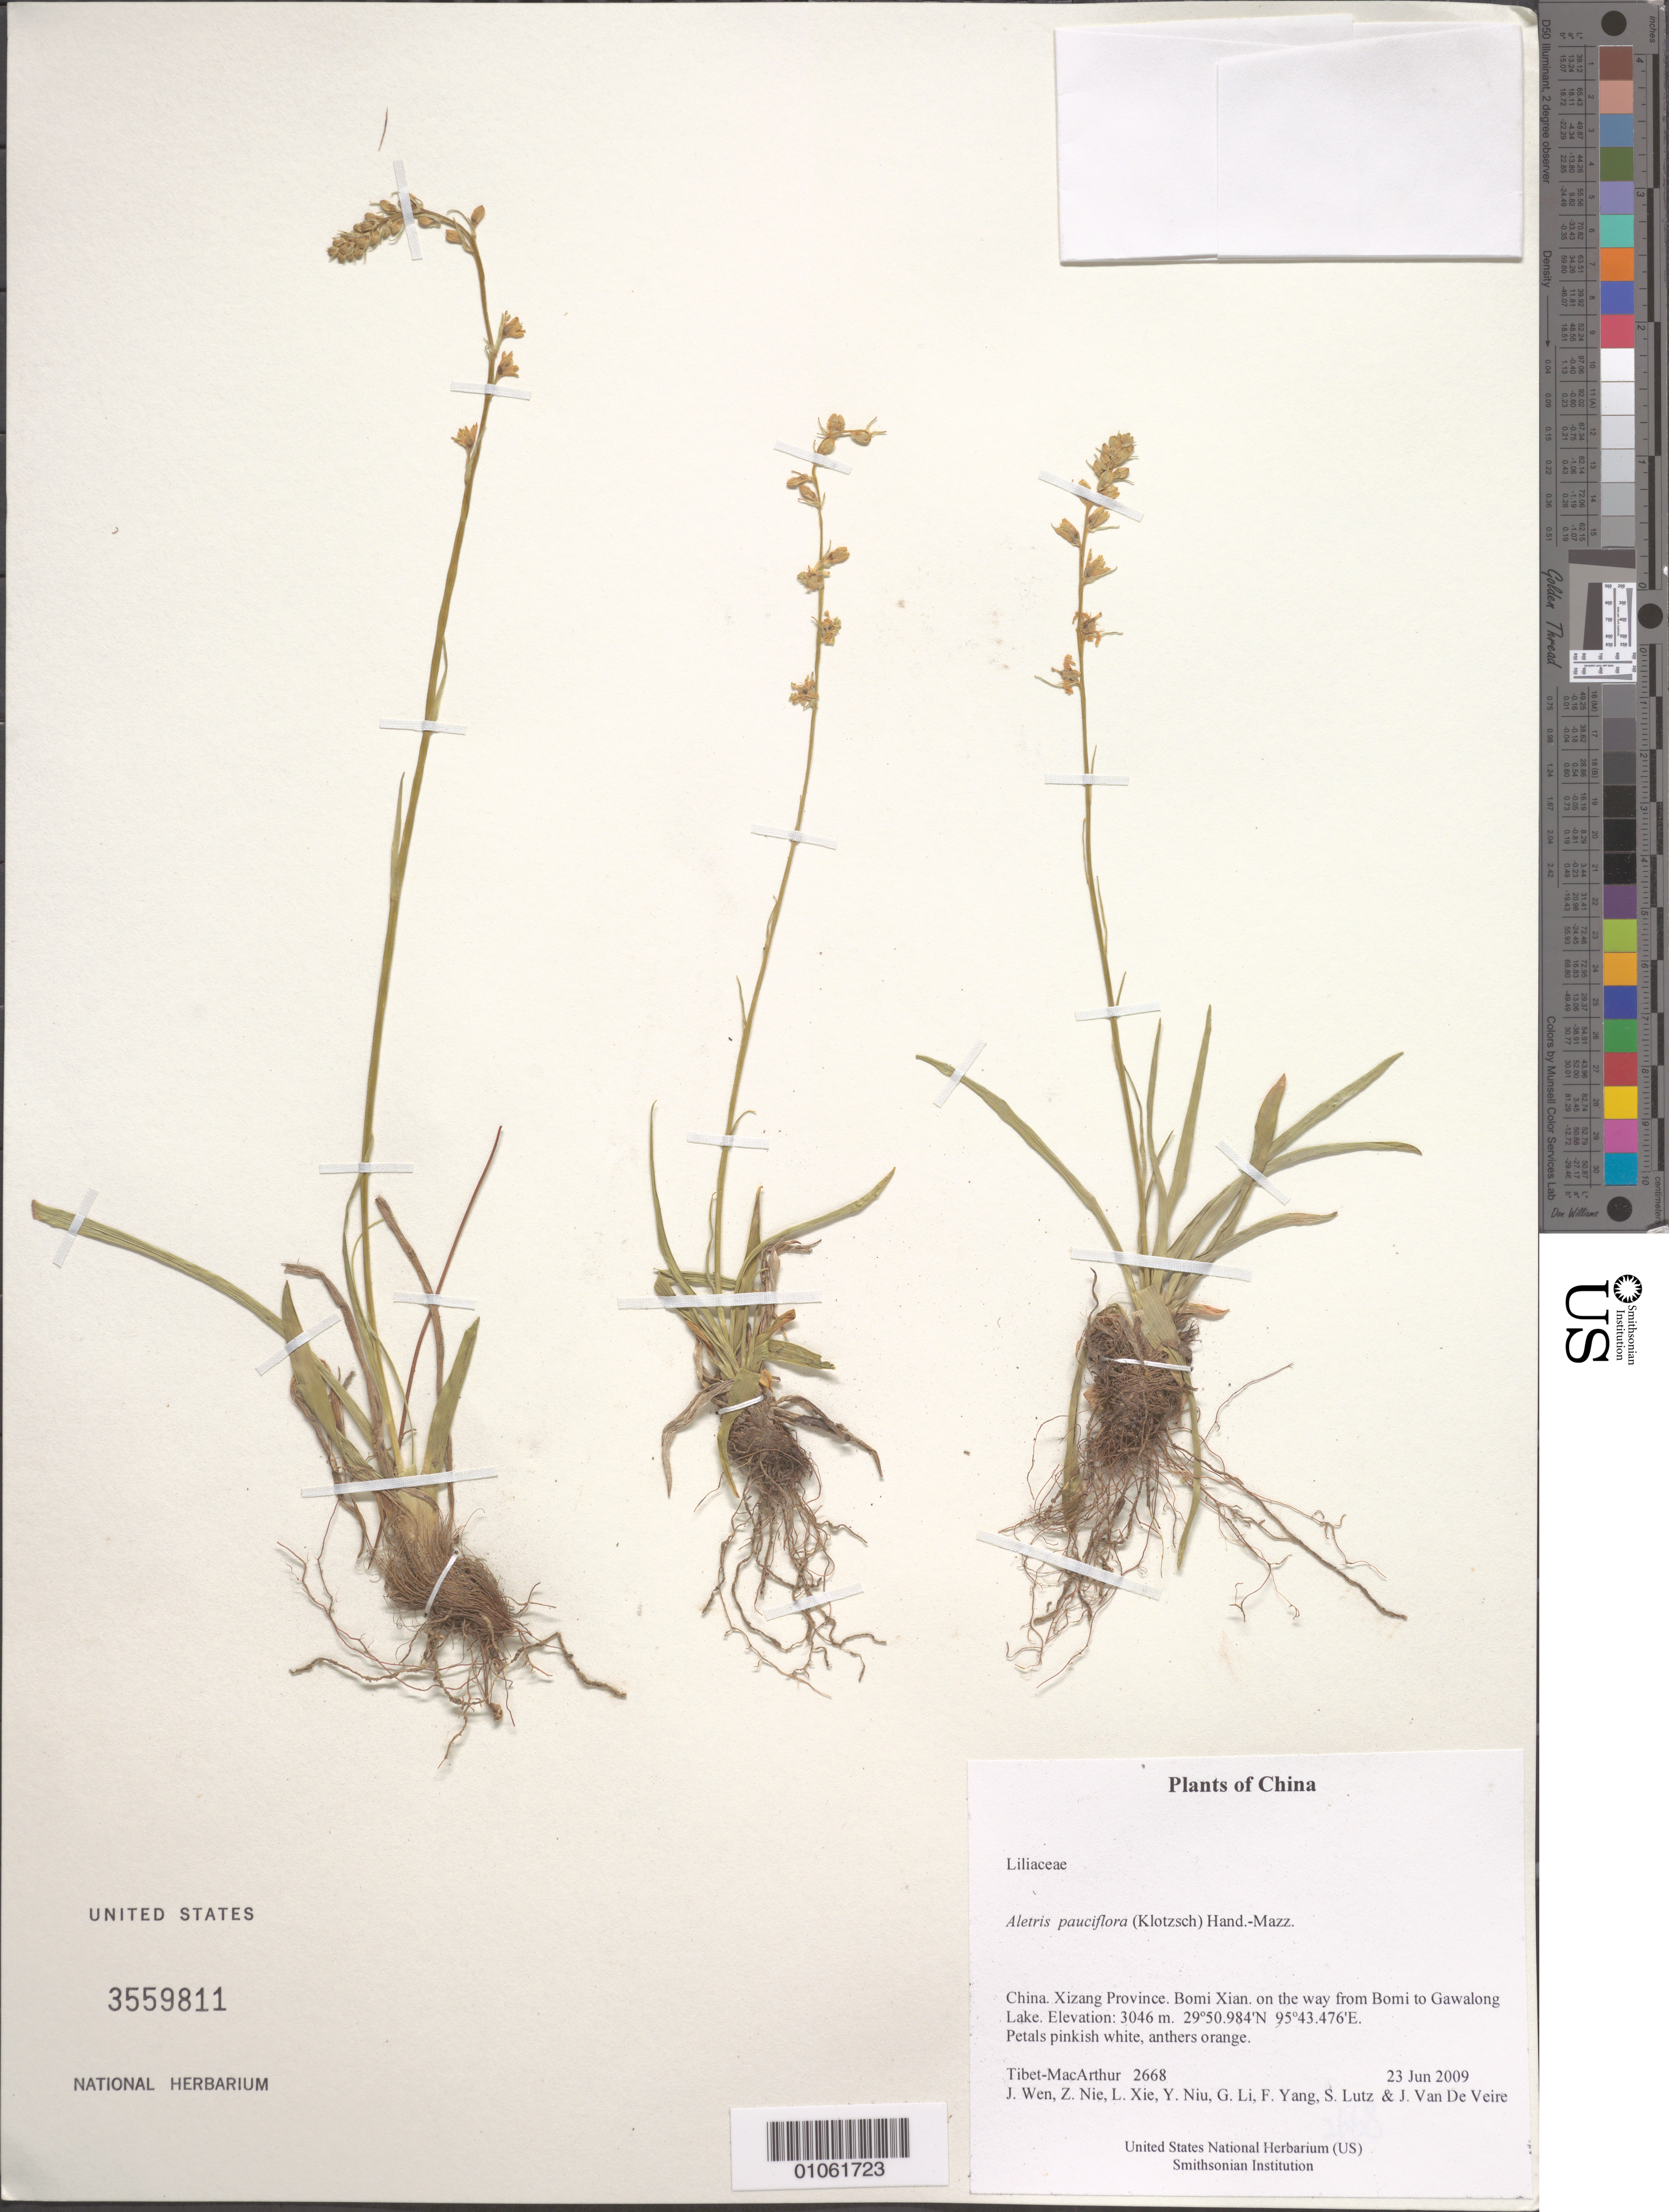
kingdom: Plantae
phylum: Tracheophyta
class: Liliopsida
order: Dioscoreales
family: Nartheciaceae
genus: Aletris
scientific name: Aletris pauciflora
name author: (Klotzsch) Hand.-Mazz.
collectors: Tibet-MacArthur, J. Wen, Z. Nie, L. Xie, Y. Niu, G. Li, F. Yang, S. Lutz & J. Van De Veire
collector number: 2668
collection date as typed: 23 Jun 2009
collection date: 2009-06-23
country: China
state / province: Xizang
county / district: Bomi Xian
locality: on the way from Bomi to Gawalong Lake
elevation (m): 3046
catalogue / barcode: US 3559811